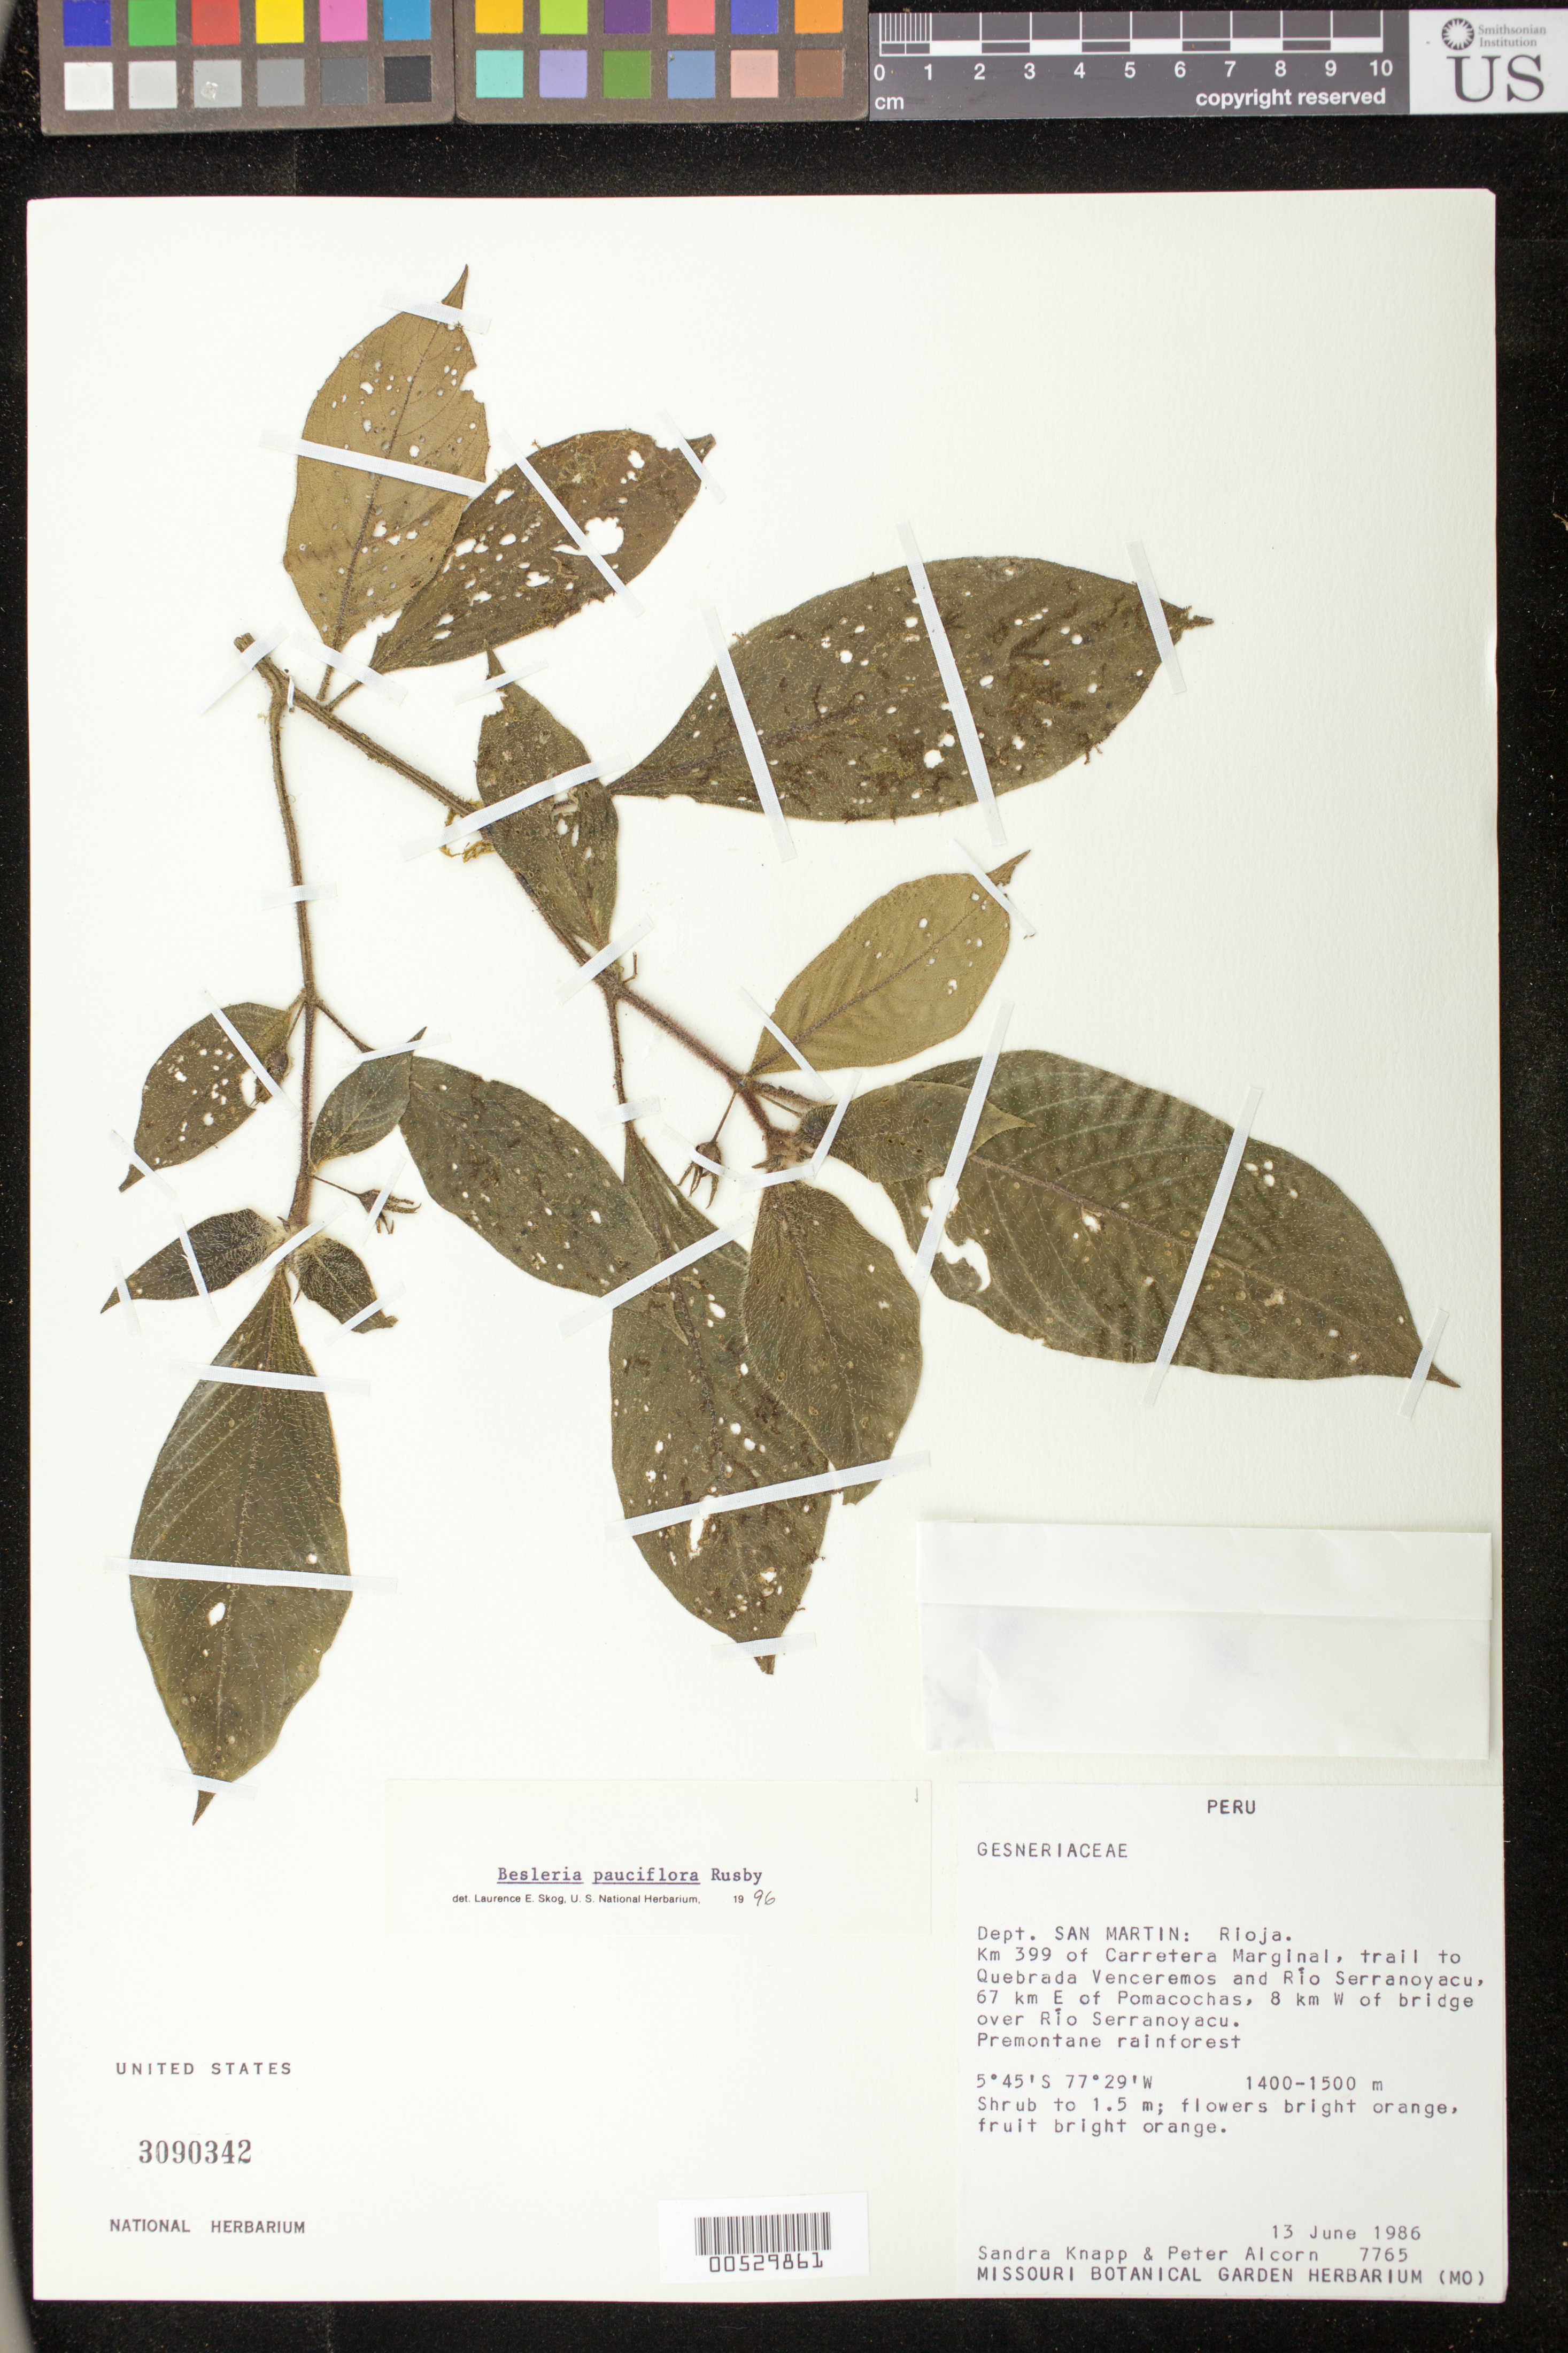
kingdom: Plantae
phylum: Tracheophyta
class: Magnoliopsida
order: Lamiales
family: Gesneriaceae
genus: Besleria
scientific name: Besleria pauciflora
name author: Rusby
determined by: Skog, Laurence E.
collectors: S. Knapp & P. Alcorn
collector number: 7765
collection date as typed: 13 Jun 1986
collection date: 1986-06-13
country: Peru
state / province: San Martín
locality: Rioja, km 399 of Carretera Marginal, trail to Quebrada Venceremos and Río Serranoyacu, 67 km E of Pomacochas, 8 km W of bridge over Río Serranoyacu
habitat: Premontane rainforest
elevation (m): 1400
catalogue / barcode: US 3090342